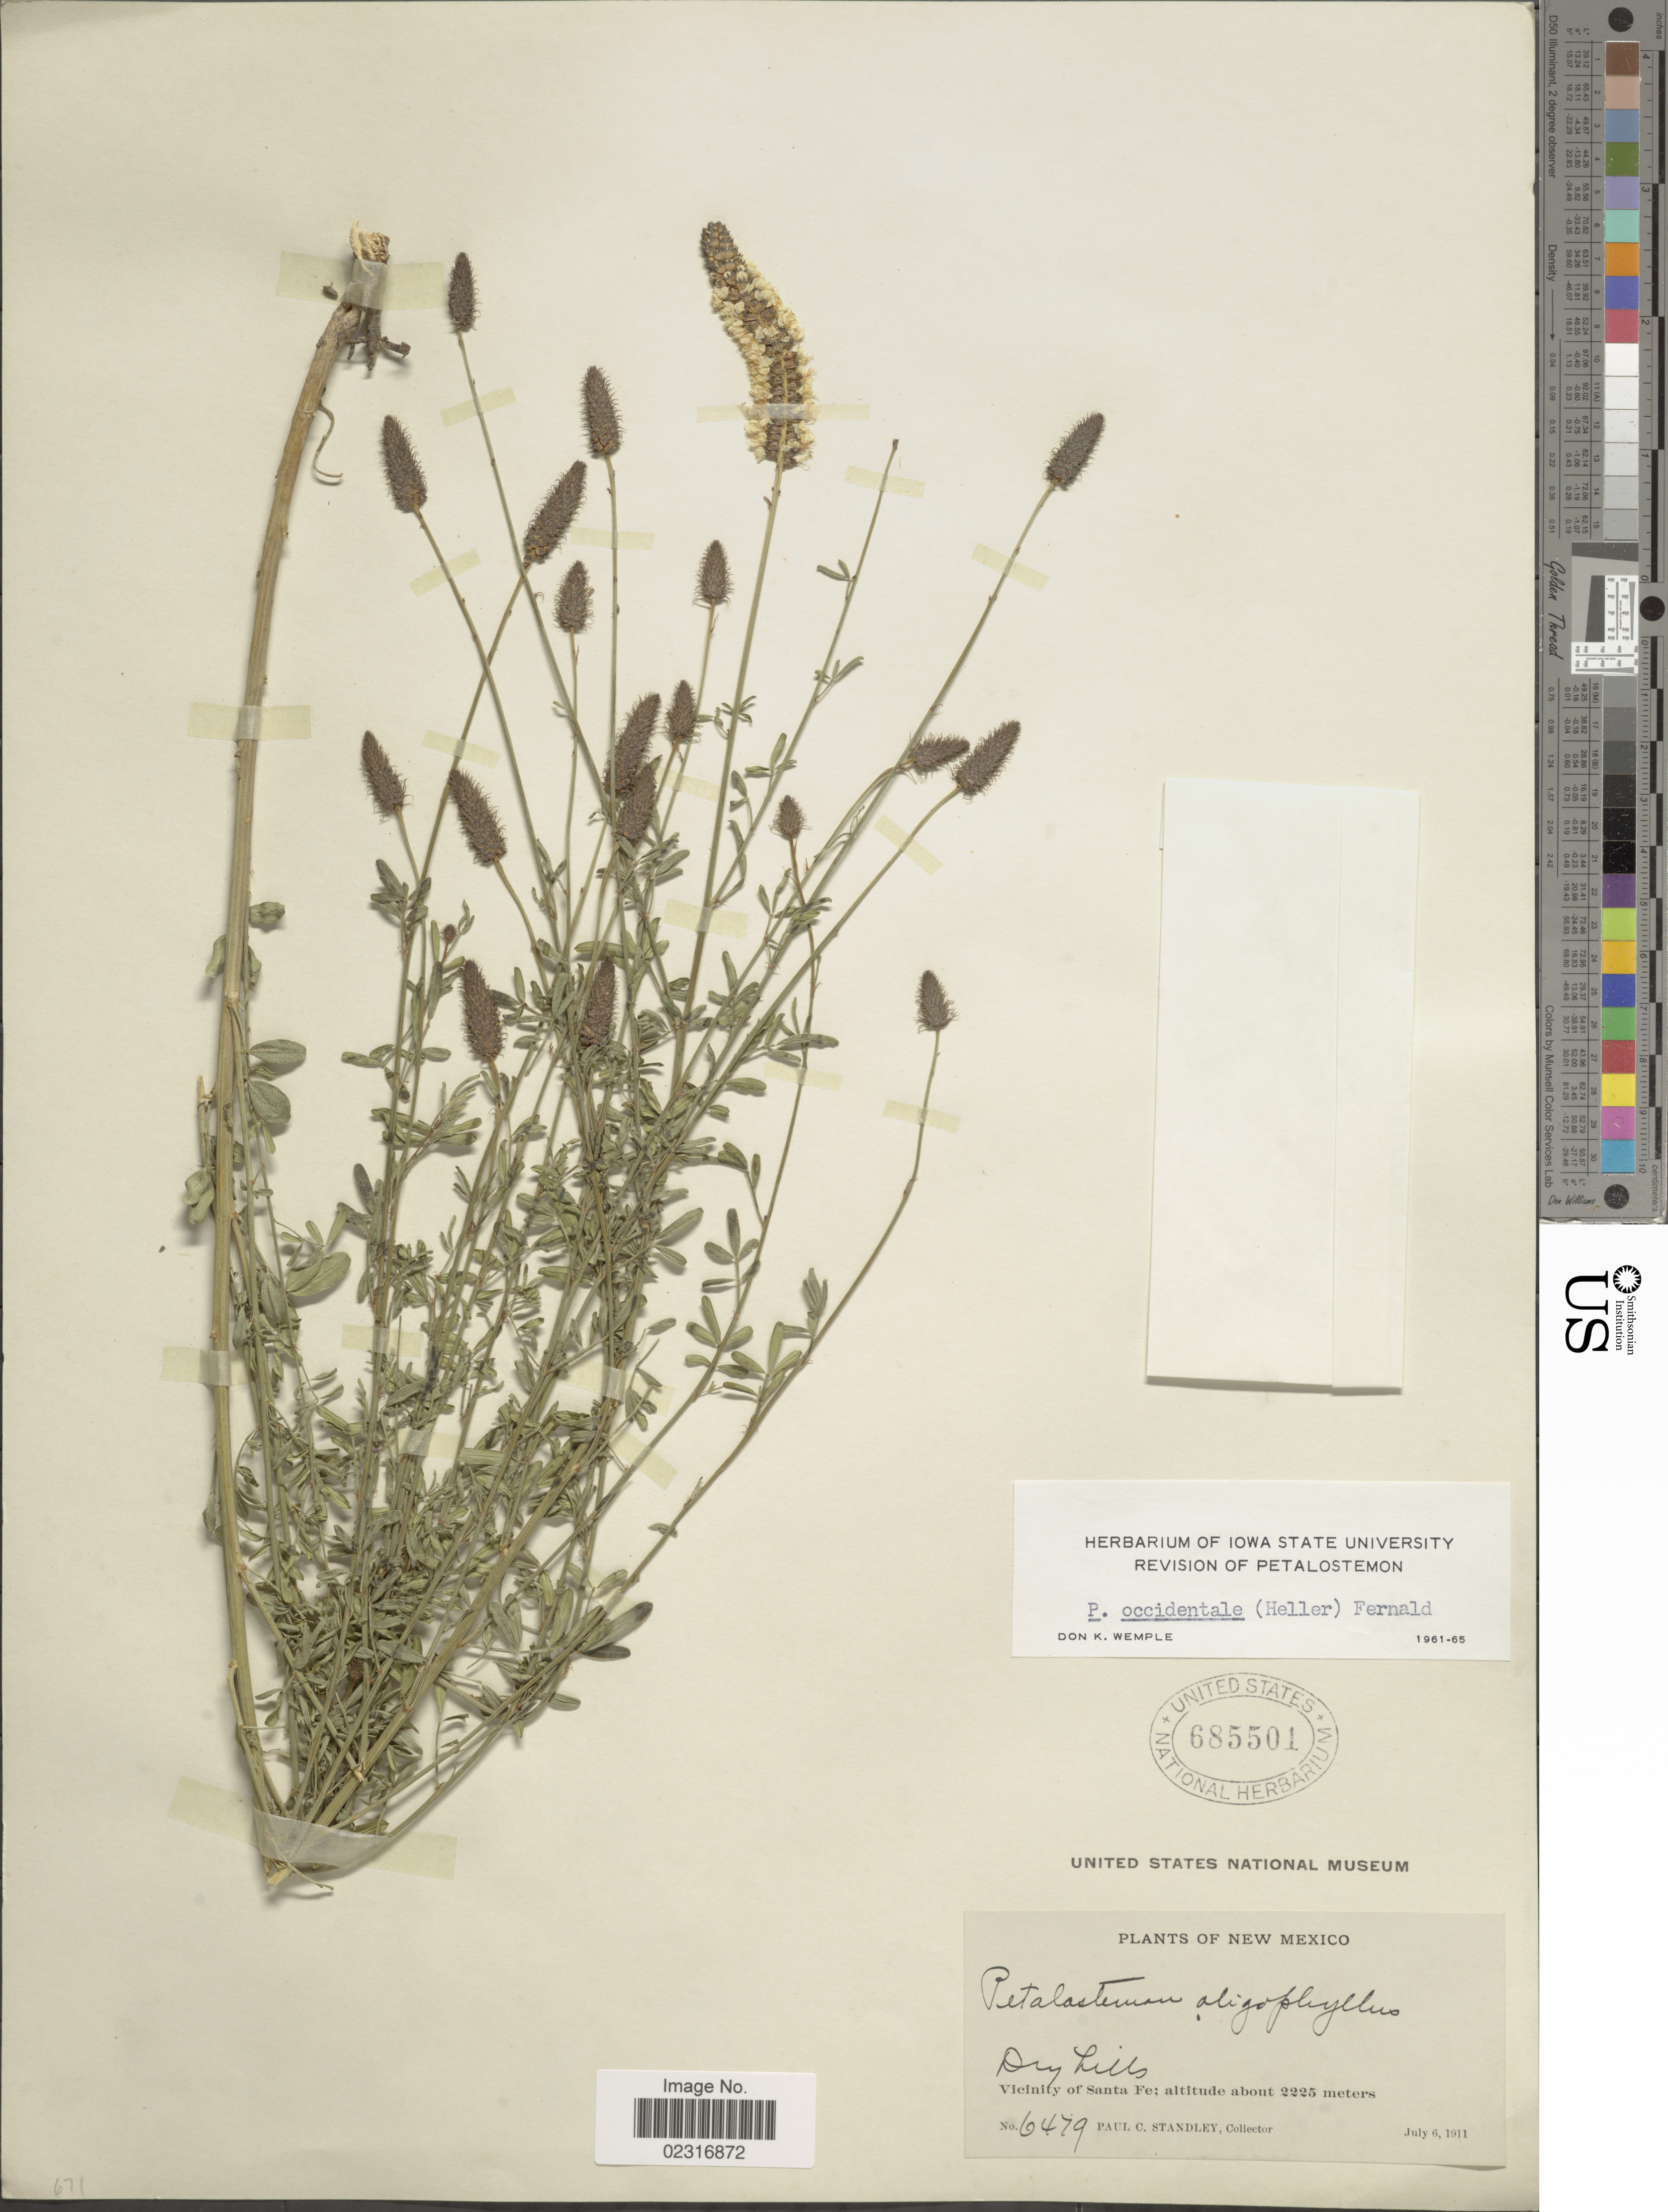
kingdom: Plantae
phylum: Tracheophyta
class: Magnoliopsida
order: Fabales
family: Fabaceae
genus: Dalea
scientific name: Dalea candida var. oligophylla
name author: (Torr) Shinners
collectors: P. C. Standley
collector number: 6479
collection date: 1911-07-06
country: United States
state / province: New Mexico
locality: Vicinity of Santa Fe.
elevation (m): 2225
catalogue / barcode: US 685501